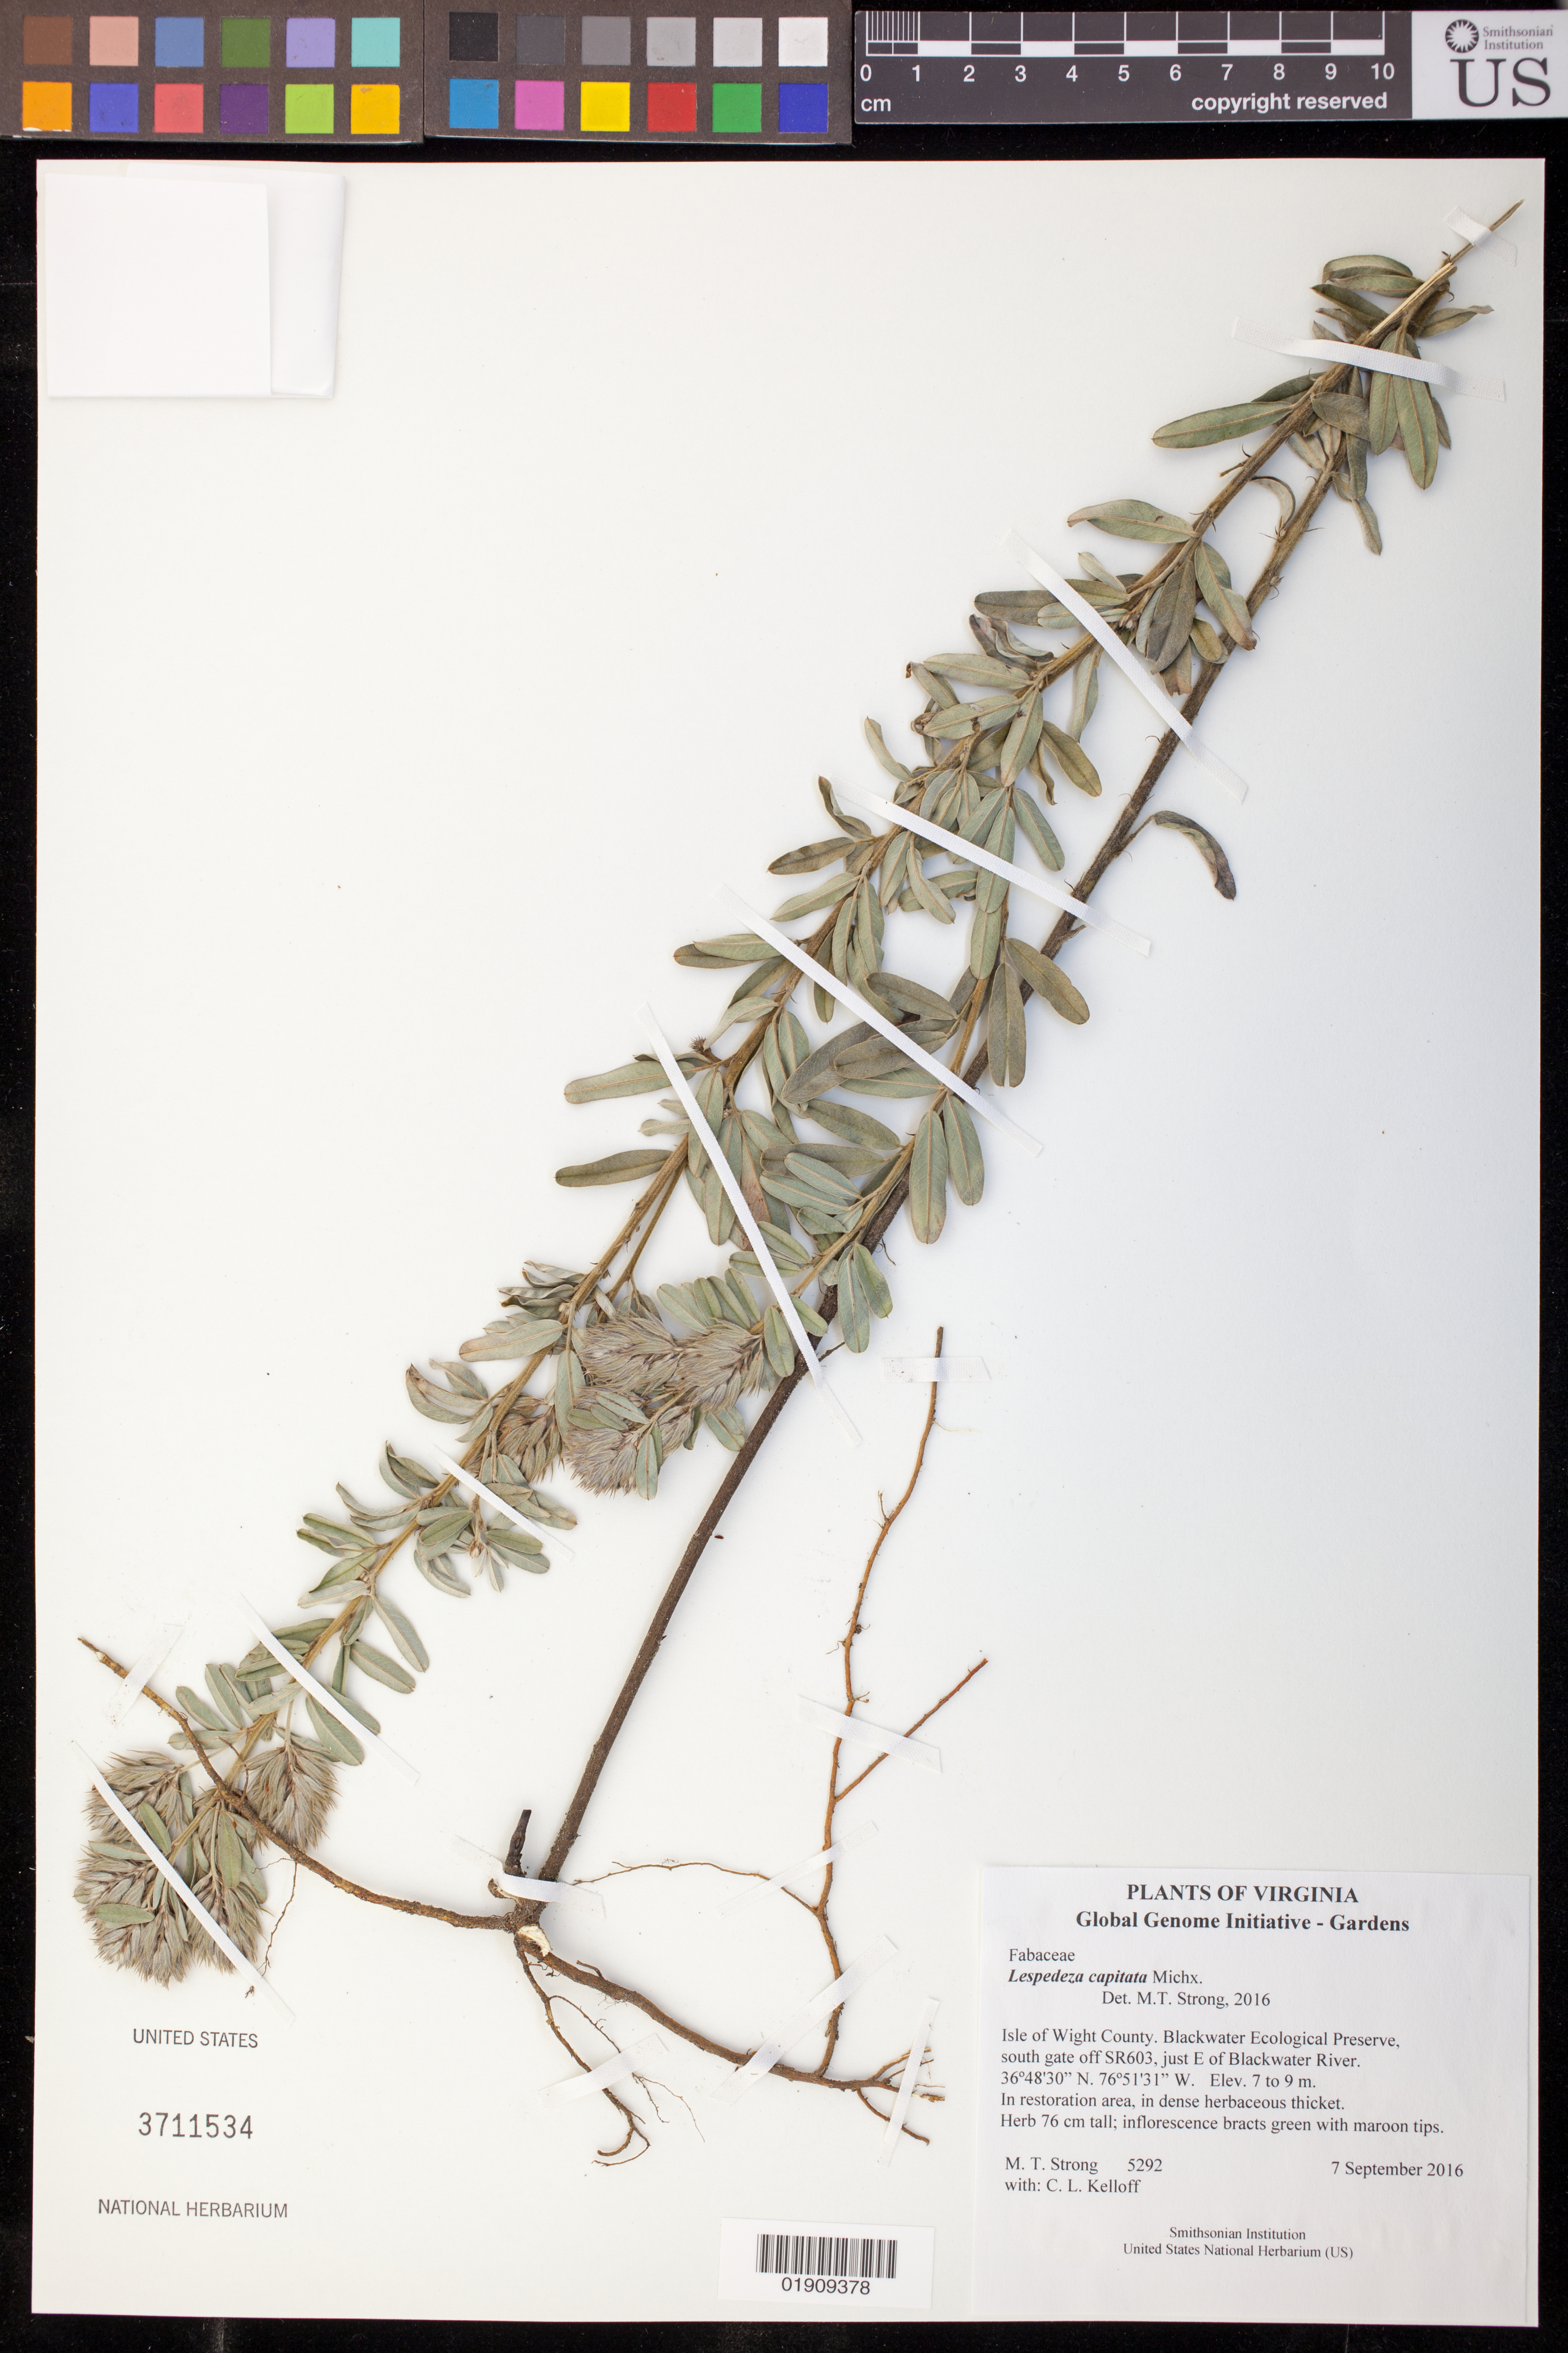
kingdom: Plantae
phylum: Tracheophyta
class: Magnoliopsida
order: Fabales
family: Fabaceae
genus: Lespedeza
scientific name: Lespedeza capitata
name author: Michx.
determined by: Strong, Mark T., (BOT), Smithsonian Institution - National Museum of Natural History (UNITED STATES)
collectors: M. T. Strong & C. L. Kelloff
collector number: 5292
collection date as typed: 7 September 2016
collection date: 2016-09-07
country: United States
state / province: Virginia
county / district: Isle of Wight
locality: Blackwater Ecological Preserve, south gate off SR603, just E of Blackwater River.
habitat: In restoration area, in dense herbaceous thicket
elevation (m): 7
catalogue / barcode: US 3711534